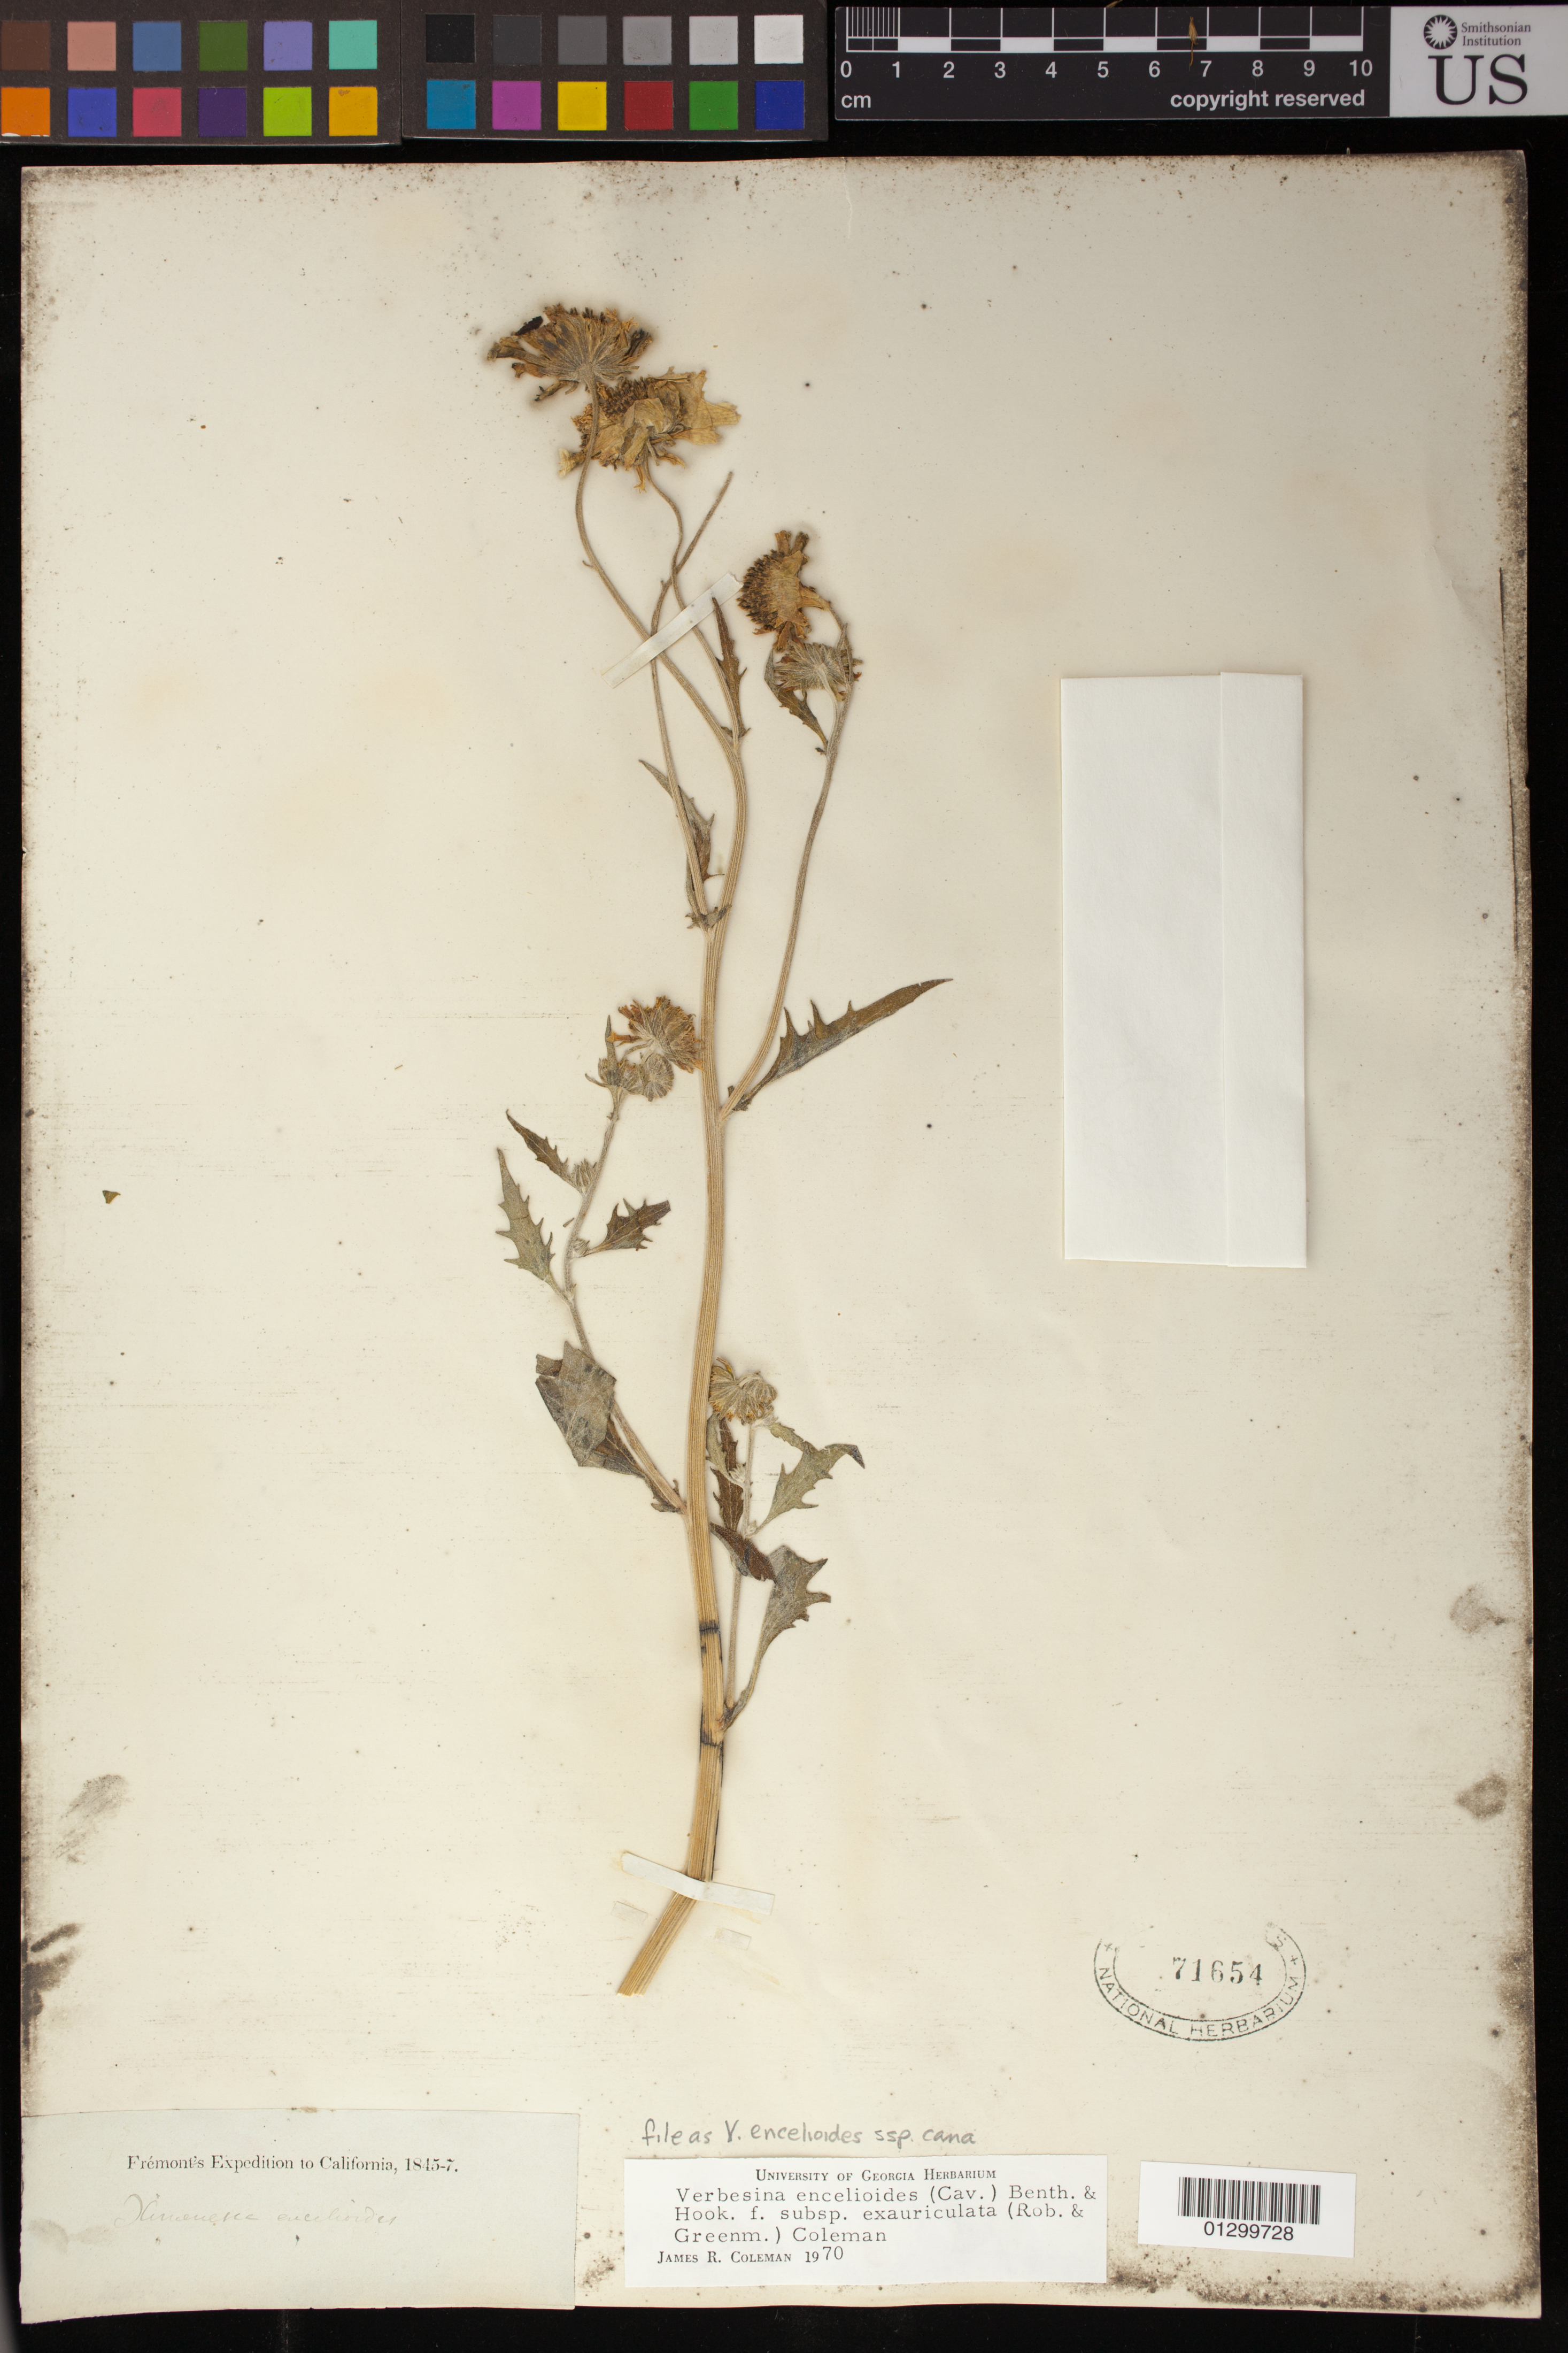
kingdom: Plantae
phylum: Tracheophyta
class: Magnoliopsida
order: Asterales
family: Asteraceae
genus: Verbesina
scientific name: Verbesina encelioides var. cana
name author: (B.L. Rob.) Greenm.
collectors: J. C. Frémont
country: United States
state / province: California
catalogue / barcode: US 71654